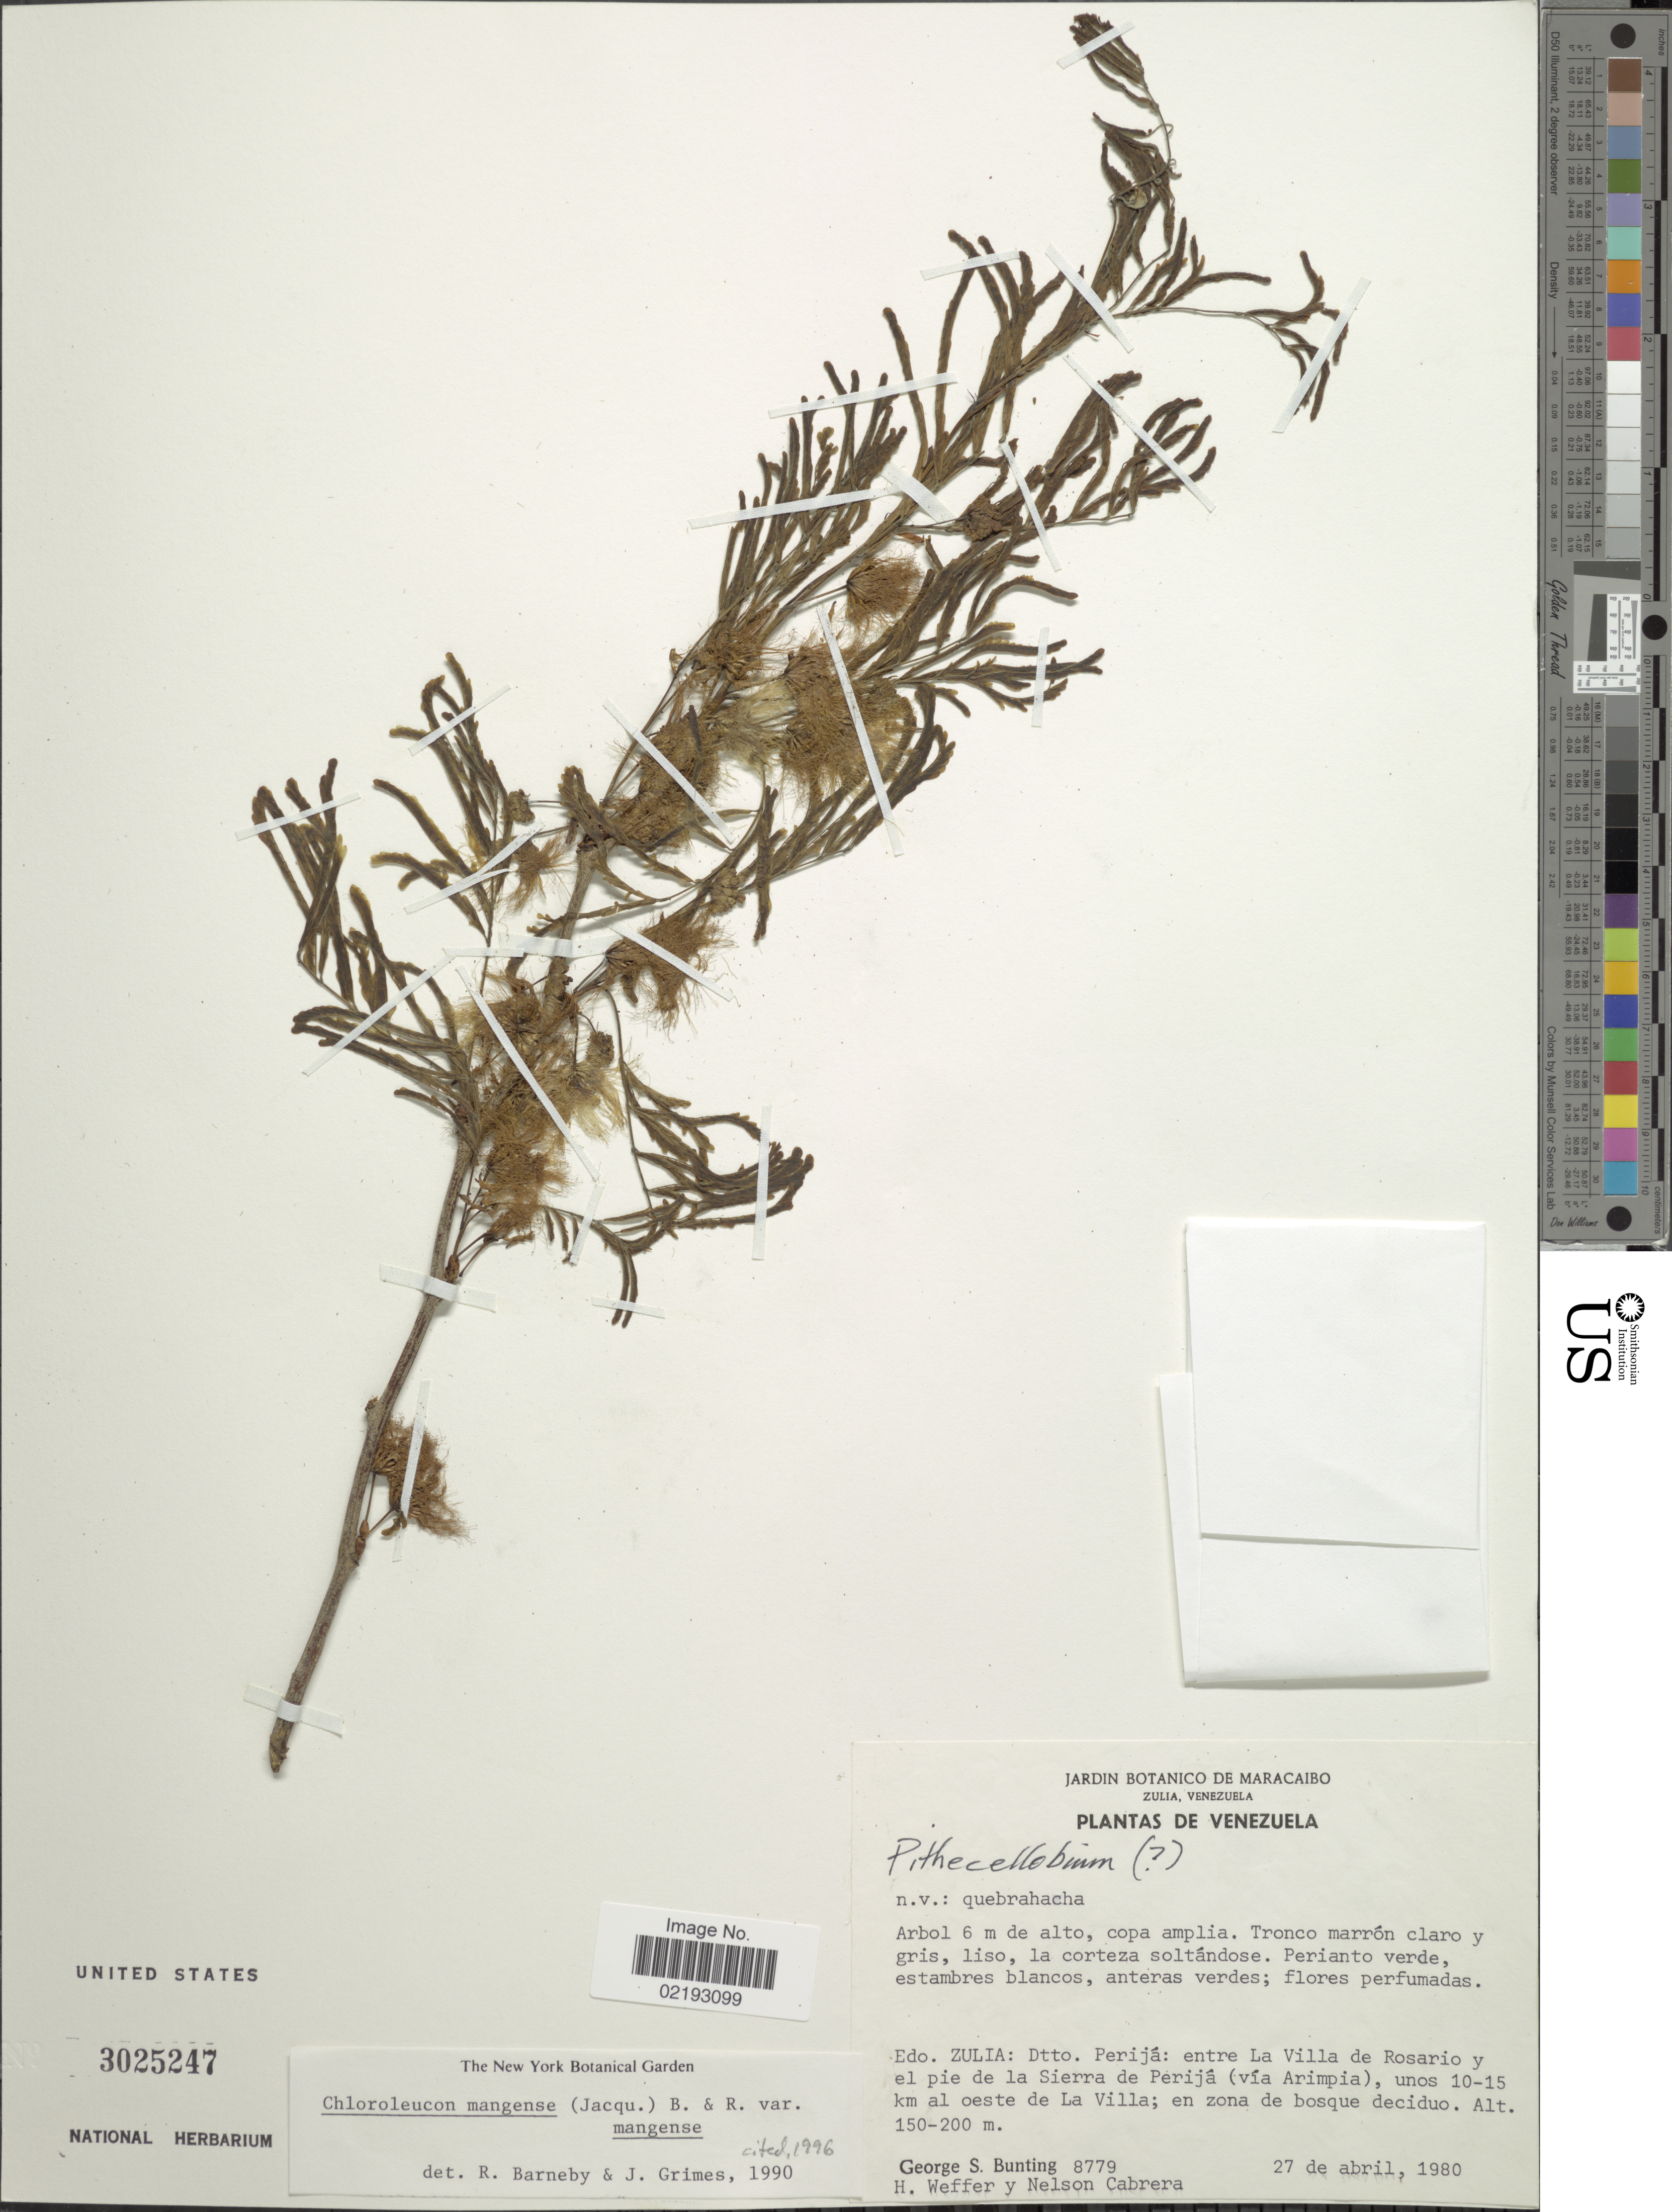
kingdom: Plantae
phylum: Tracheophyta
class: Magnoliopsida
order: Fabales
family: Fabaceae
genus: Chloroleucon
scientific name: Chloroleucon mangense var. mangense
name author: (Jacq.) Britton & Rose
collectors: G. S. Bunting, H. Weffer & N. Cabrera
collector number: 8779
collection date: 1980-04-27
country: Venezuela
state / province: Zulia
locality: Dtto. Perija, entre La Villa de Rosario y el pie de la Sierra de Perija (via Arimpia), unos 10-15 km al oeste de La Villa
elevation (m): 150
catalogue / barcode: US 3025247